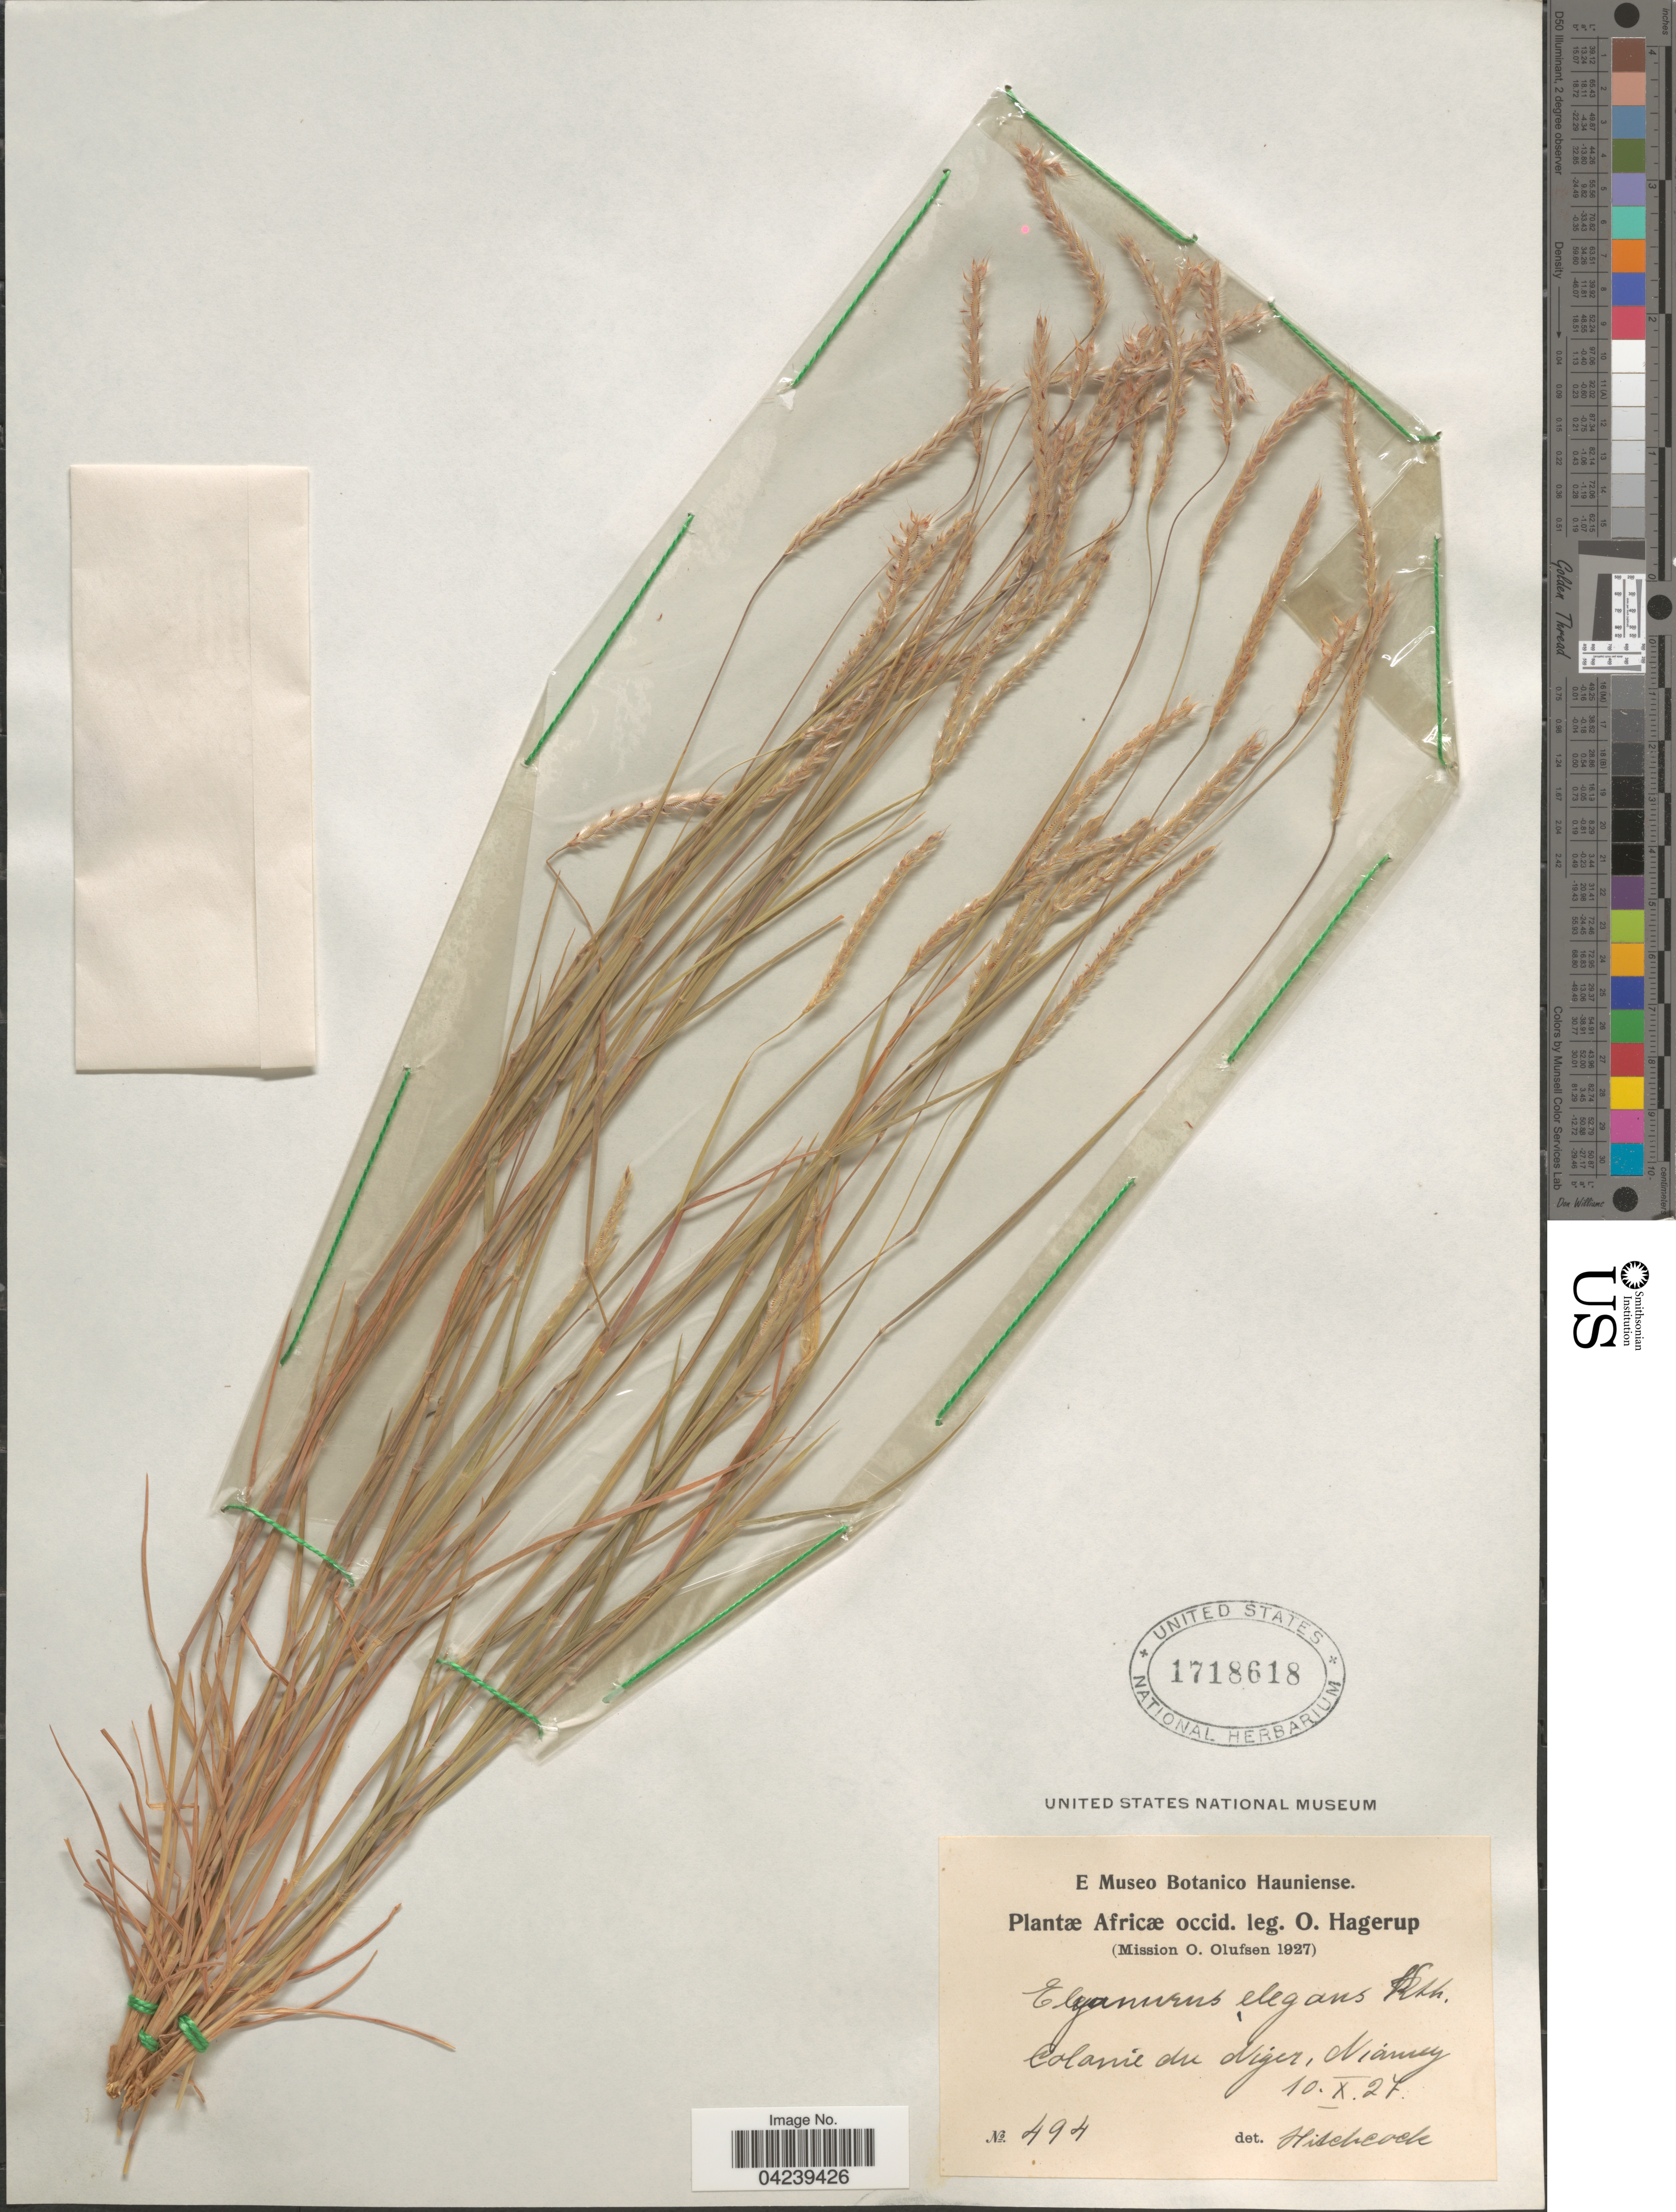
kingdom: Plantae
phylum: Tracheophyta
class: Liliopsida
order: Poales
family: Poaceae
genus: Elionurus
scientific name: Elionurus elegans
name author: Kunth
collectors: O. Hagerup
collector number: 494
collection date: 1927-10-10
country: Nigeria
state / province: Niger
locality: Africæ occid. (Mission O. Olufsen 1927). Colonie du Niger, Niamey.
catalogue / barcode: US 1718618